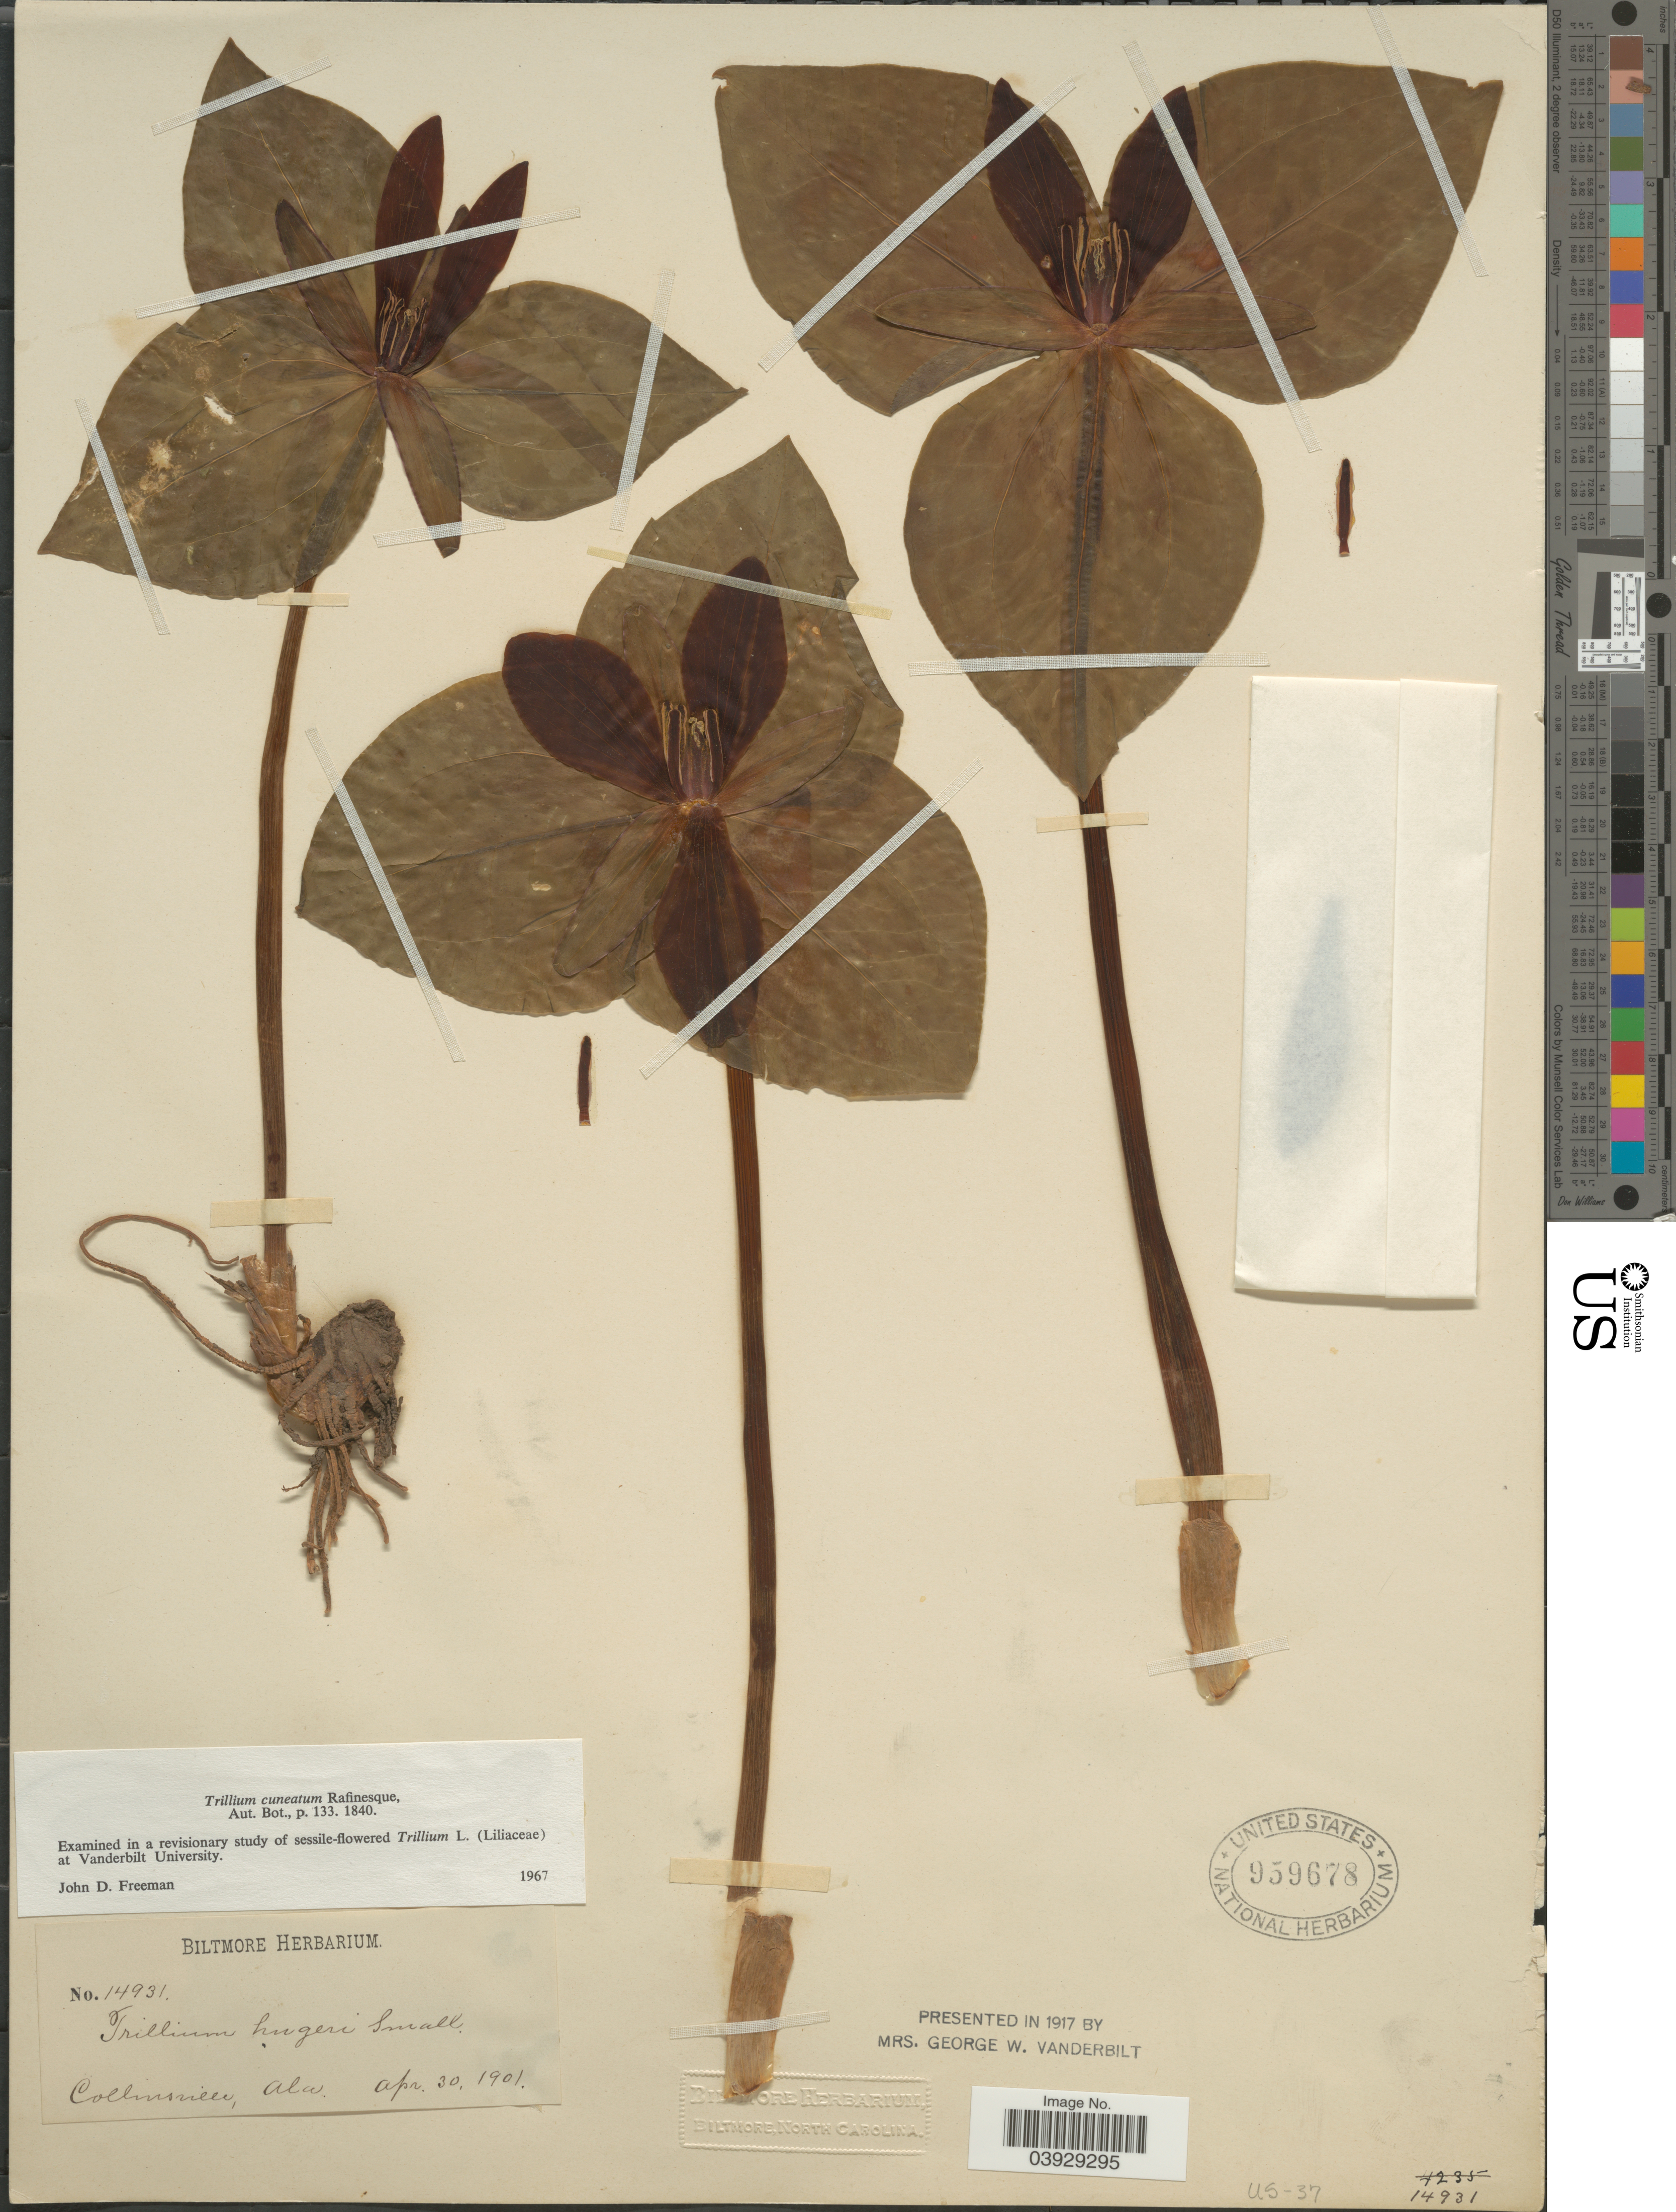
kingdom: Plantae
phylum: Tracheophyta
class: Liliopsida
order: Liliales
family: Melanthiaceae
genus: Trillium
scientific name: Trillium cuneatum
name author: Raf.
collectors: ex herb. Biltmore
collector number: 14931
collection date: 1901-04-30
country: United States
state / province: Alabama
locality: Collinsville.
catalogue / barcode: US 959678